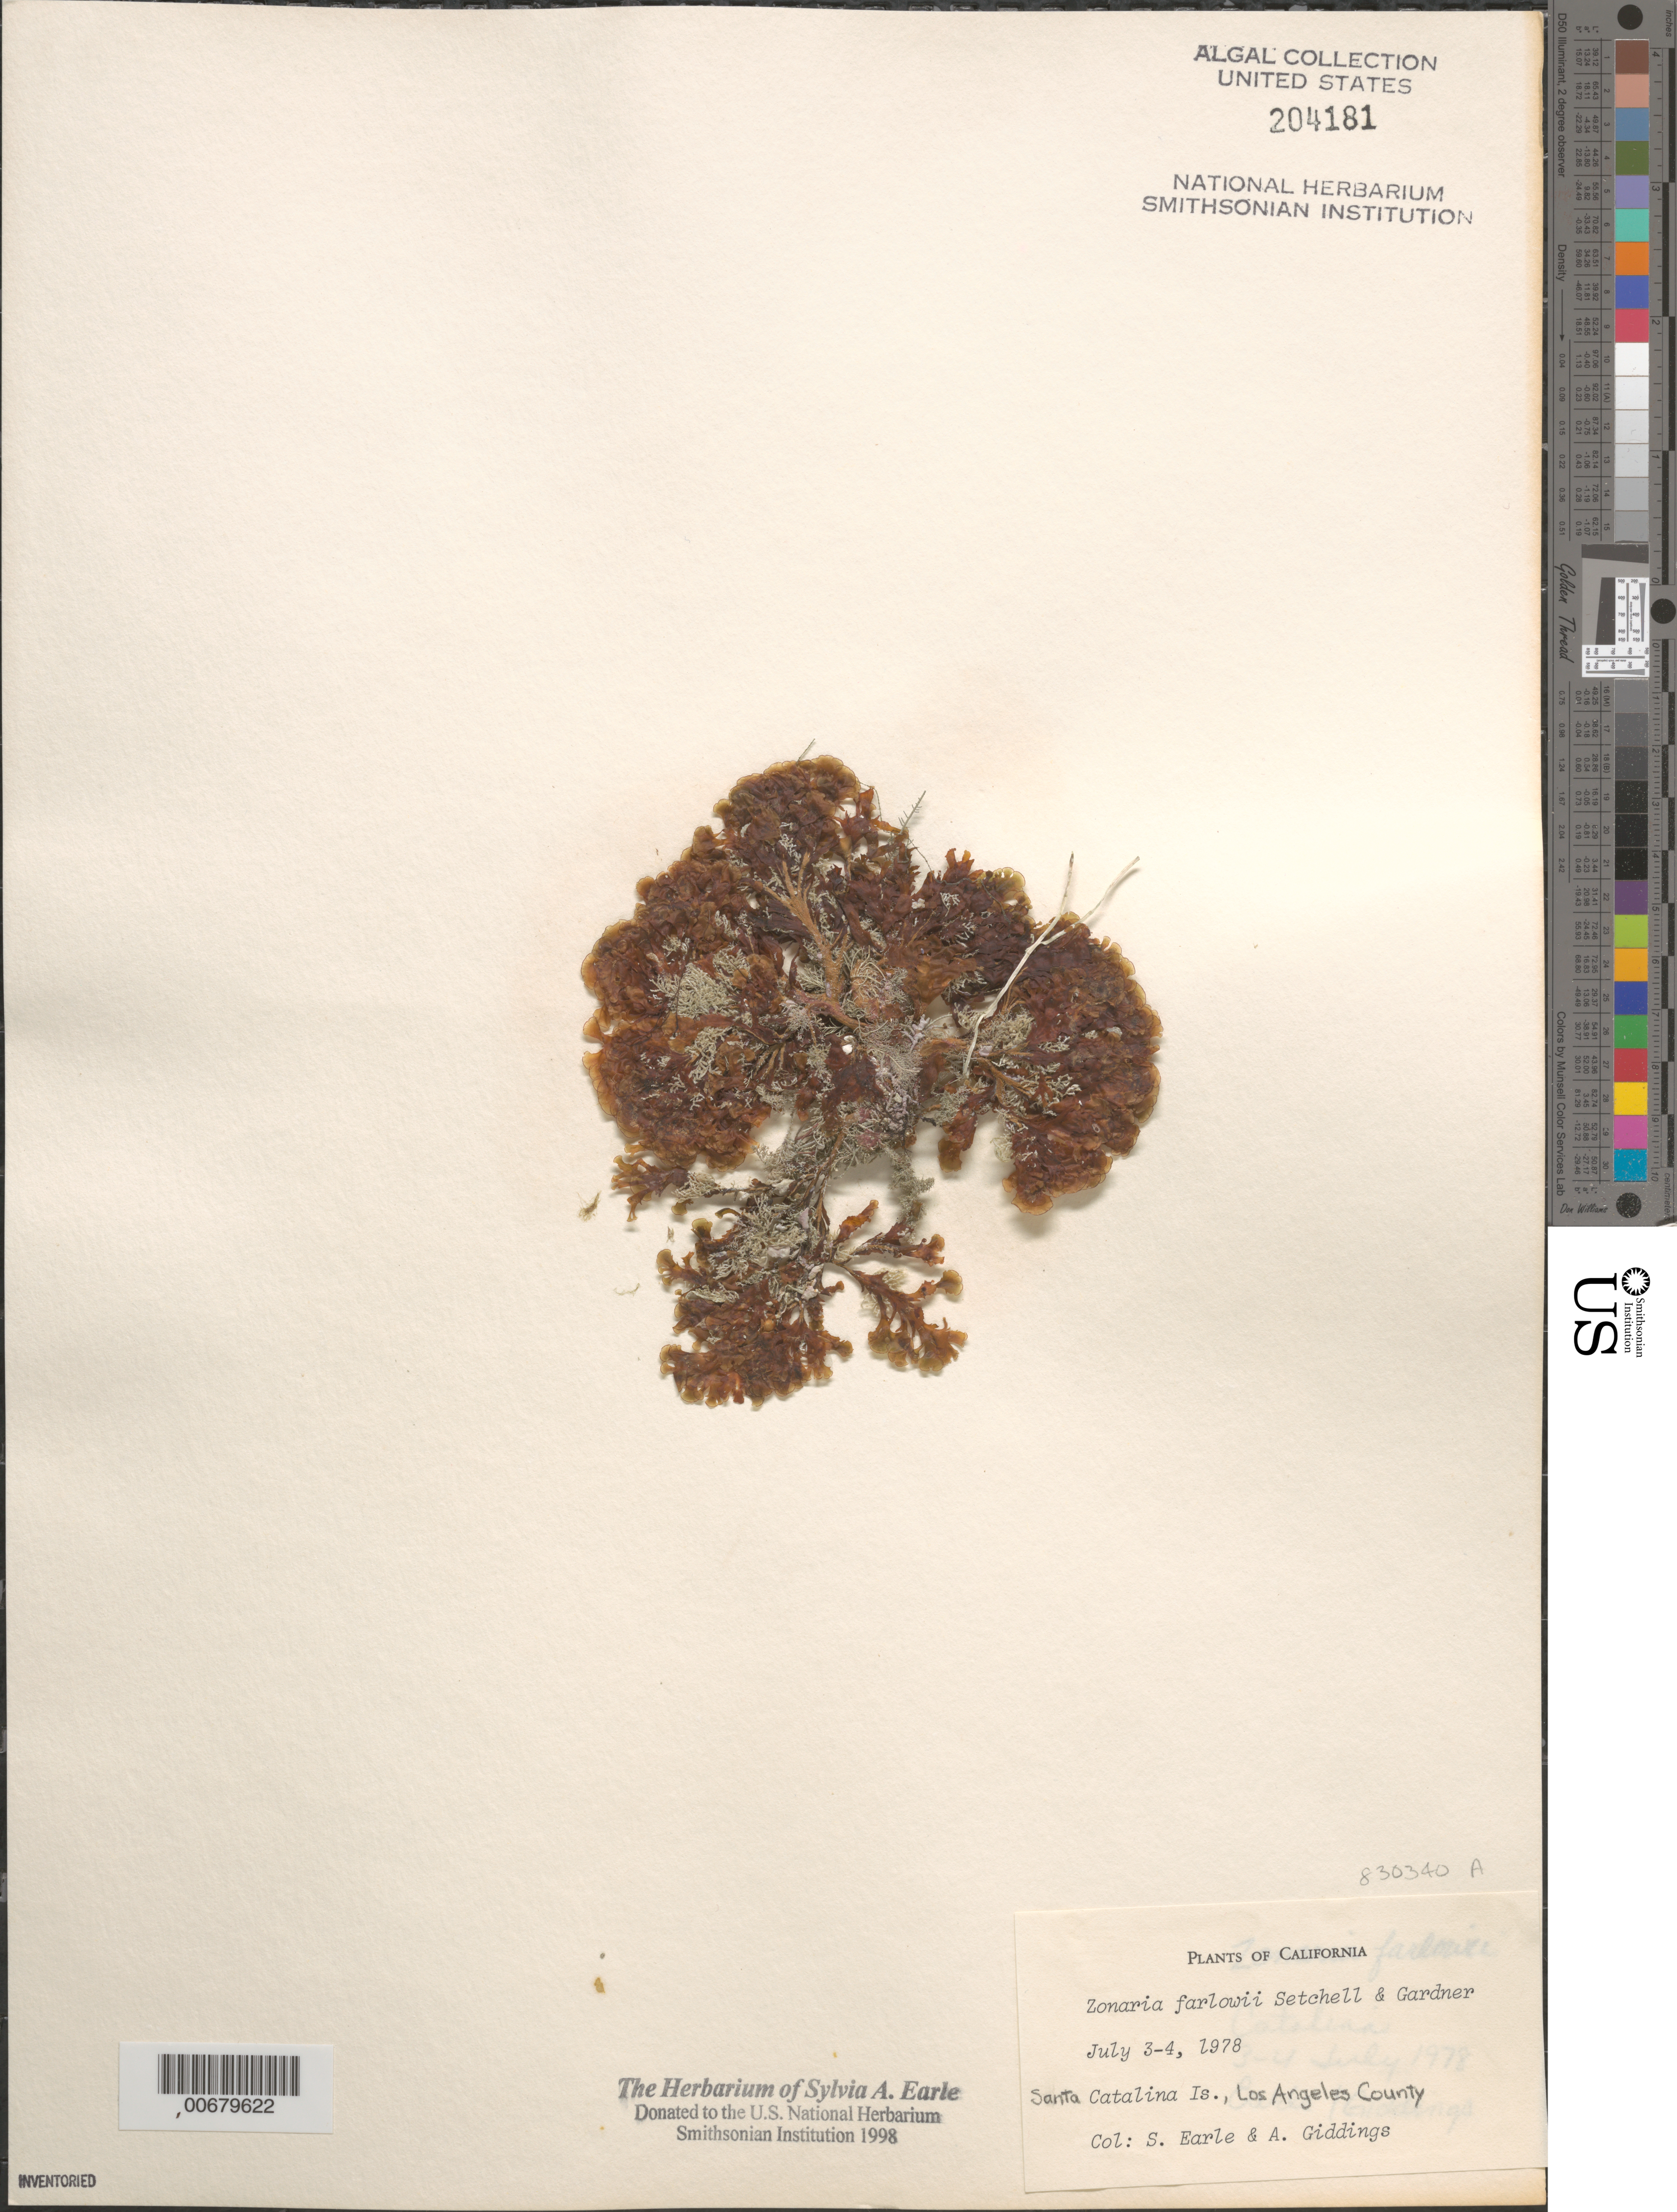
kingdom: Chromista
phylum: Ochrophyta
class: Phaeophyceae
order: Dictyotales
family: Dictyotaceae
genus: Zonaria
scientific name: Zonaria farlowii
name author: Setch. & N.L. Gardner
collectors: S. A. Earle & A. Giddings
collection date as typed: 03 Jul 1978 to 04 Jul 1978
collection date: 1978-07-03/1978-07-04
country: United States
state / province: California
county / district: Los Angeles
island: Santa Catalina Island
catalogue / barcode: US 204181